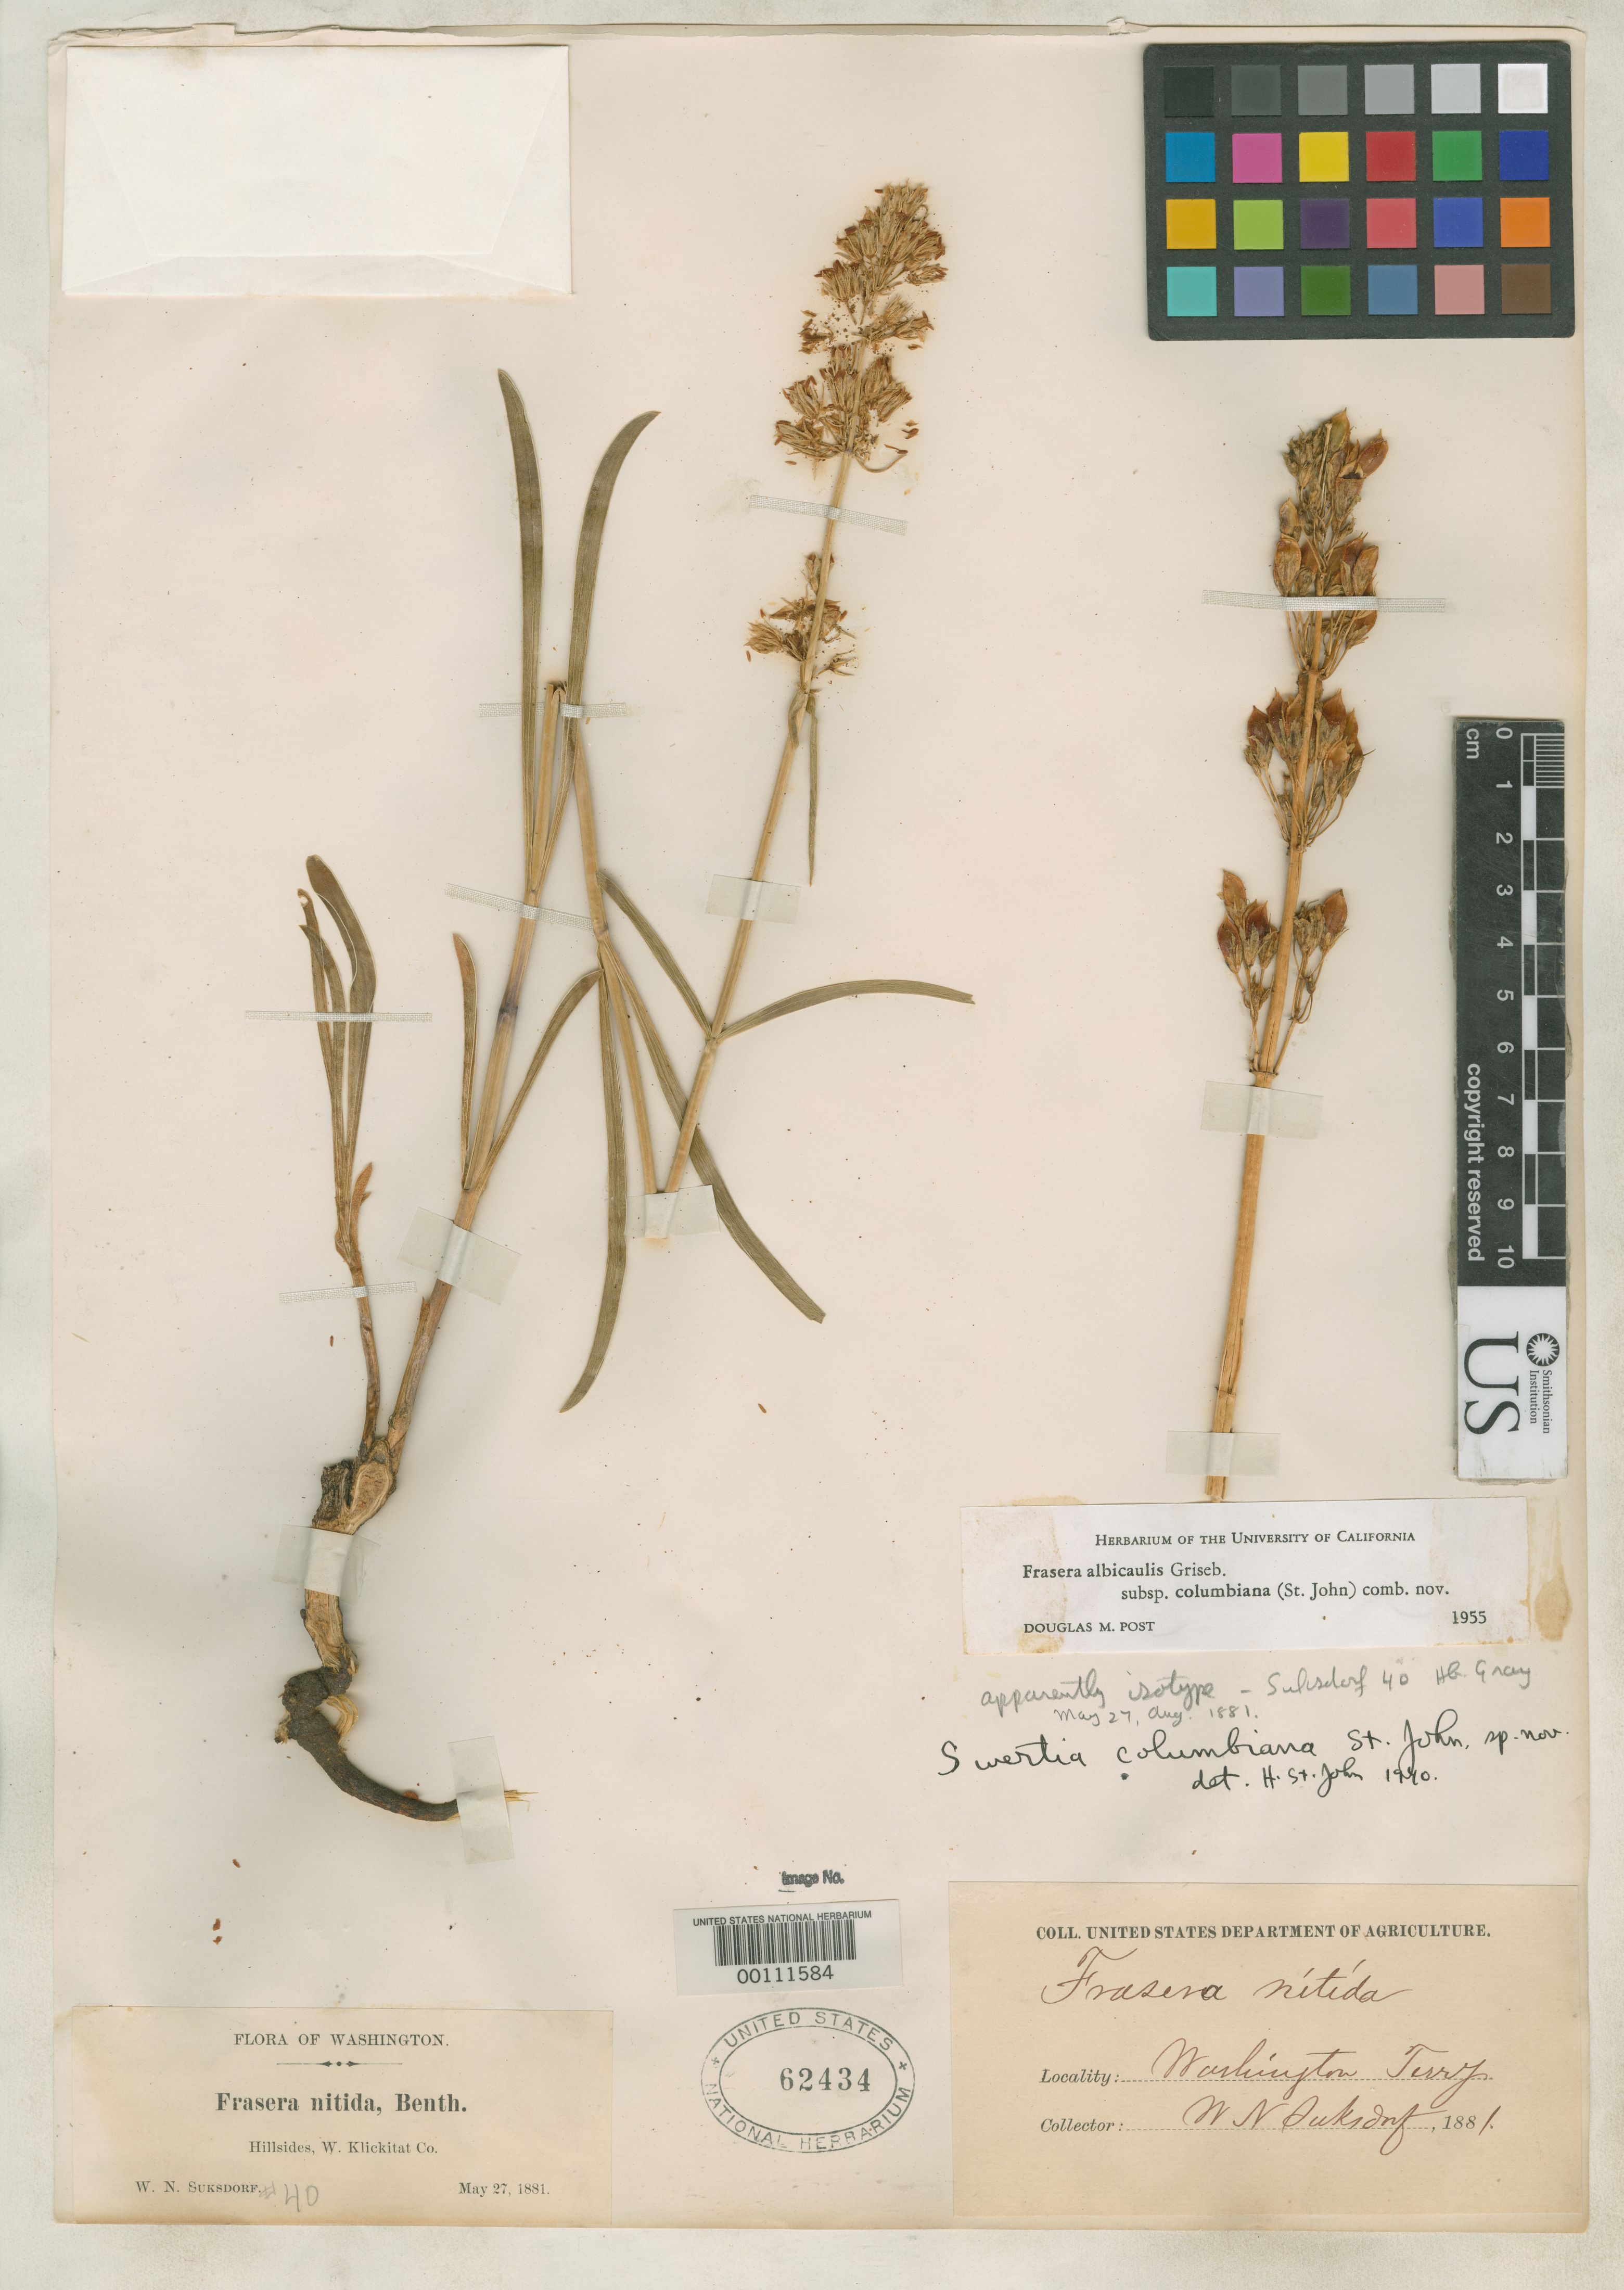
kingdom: Plantae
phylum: Tracheophyta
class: Magnoliopsida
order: Gentianales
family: Gentianaceae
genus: Swertia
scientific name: Swertia columbiana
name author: H. St. John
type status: Isotype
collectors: W. N. Suksdorf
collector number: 40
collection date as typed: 27 May 1881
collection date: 1881-05-27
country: United States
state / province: Washington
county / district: Klickitat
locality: Western Klickitat Co.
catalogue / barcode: US 62434